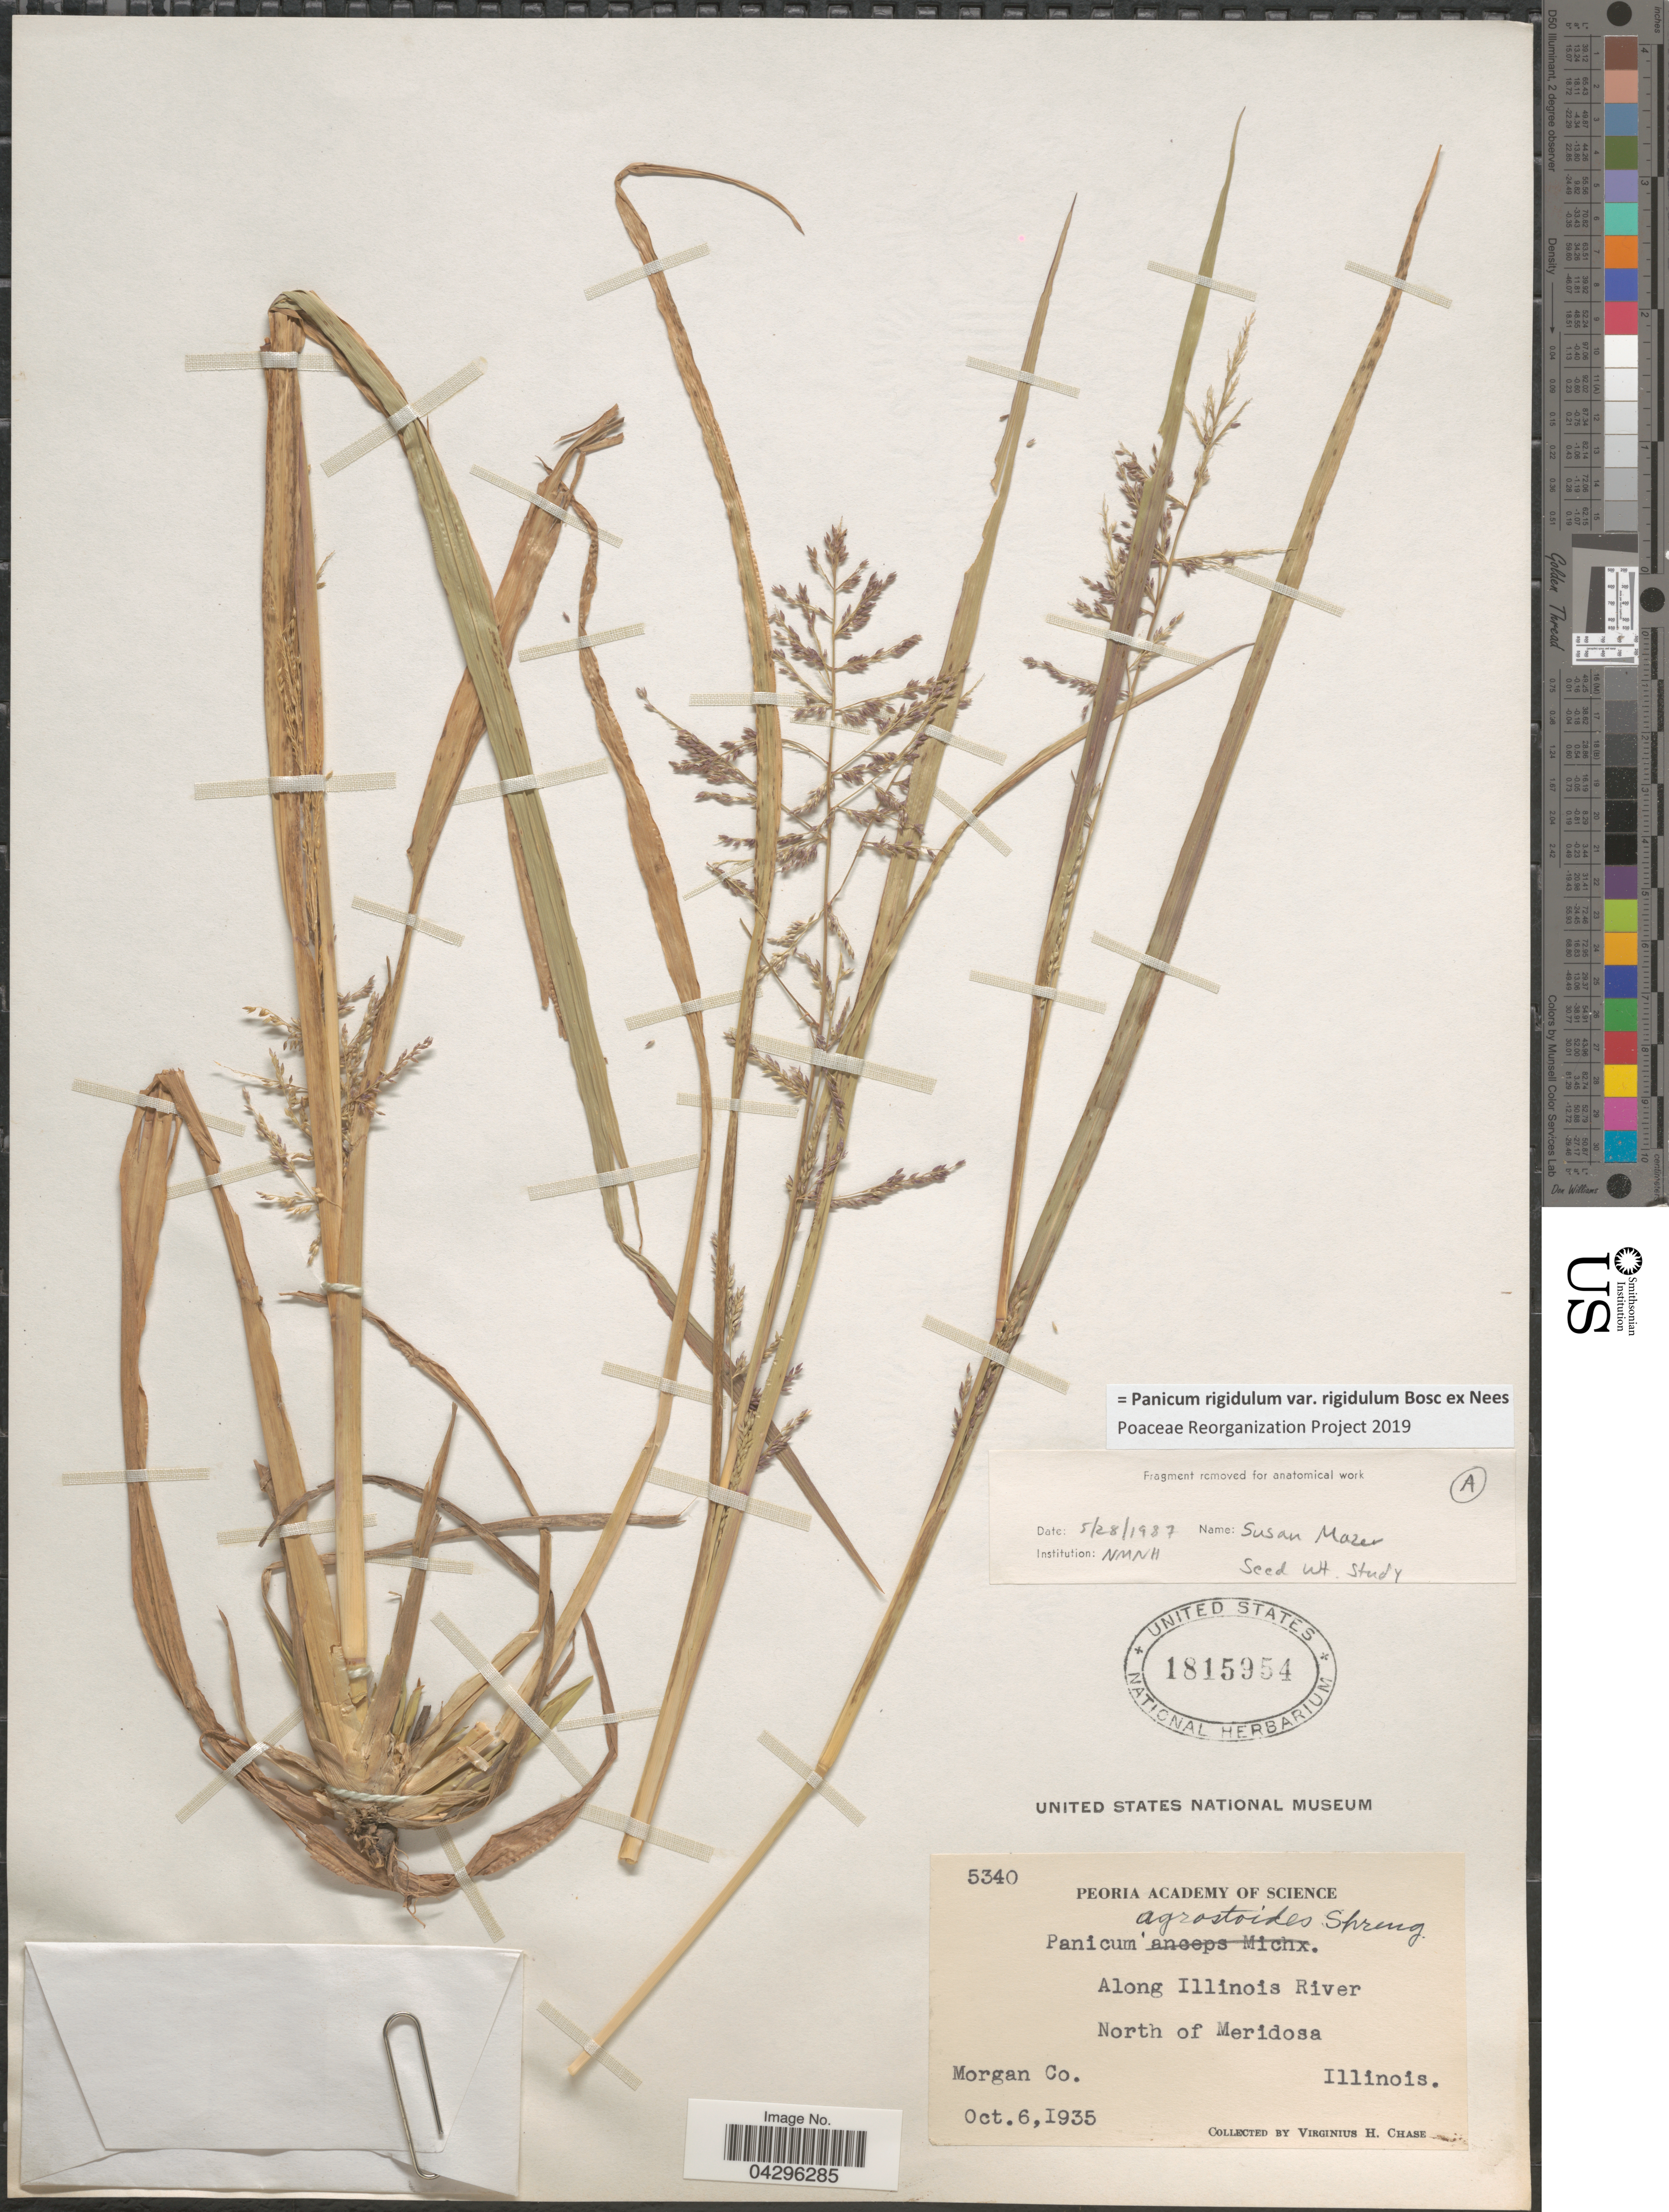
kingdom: Plantae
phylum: Tracheophyta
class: Liliopsida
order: Poales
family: Poaceae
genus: Panicum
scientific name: Panicum rigidulum var. rigidulum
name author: Bosc ex Nees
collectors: V. H. Chase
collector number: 5340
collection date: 1935-10-06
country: United States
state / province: Illinois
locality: Along Illinois River North of Meridosa.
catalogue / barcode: US 1815954